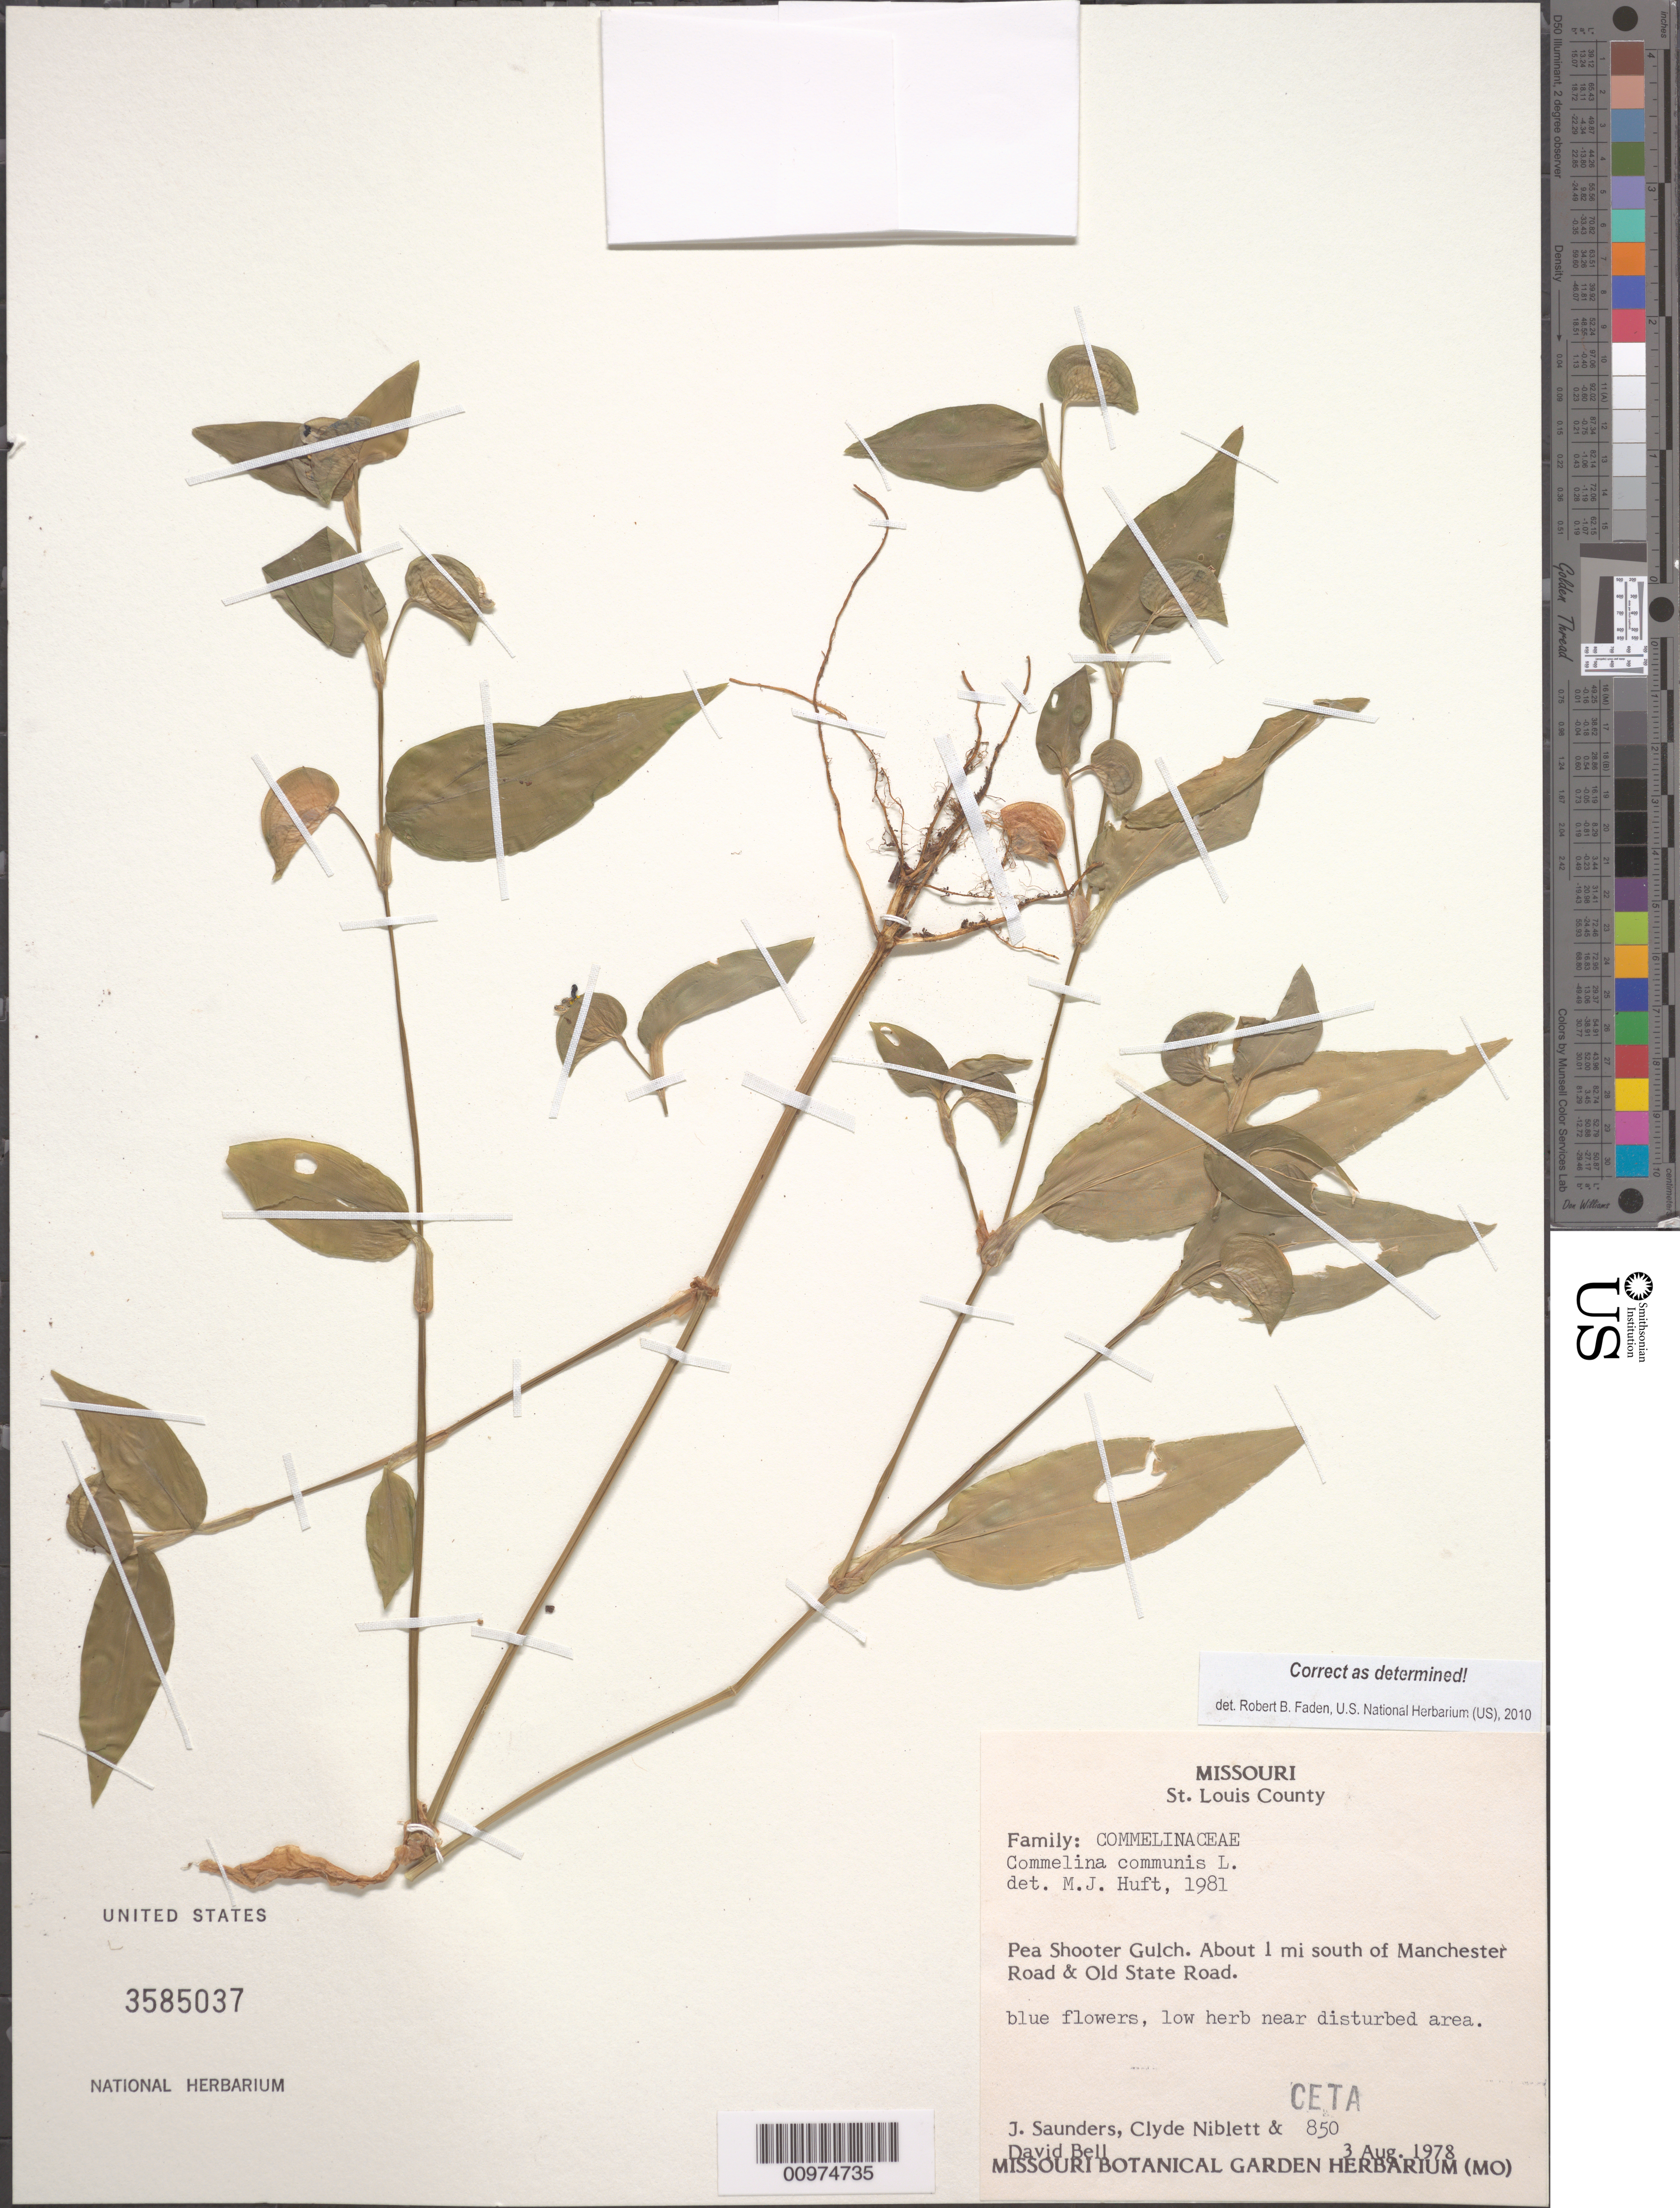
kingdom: Plantae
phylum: Tracheophyta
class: Liliopsida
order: Commelinales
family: Commelinaceae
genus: Commelina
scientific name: Commelina communis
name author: L.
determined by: Faden, Robert B., (US), Smithsonian Institution - National Museum of Natural History (UNITED STATES)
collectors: J. Saunders et al.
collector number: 850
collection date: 1978-08-03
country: United States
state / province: Missouri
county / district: Saint Louis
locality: Pea Shooter Gulch. About 1 mi south of Manchester Road & Old State Road.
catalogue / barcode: US 3585037